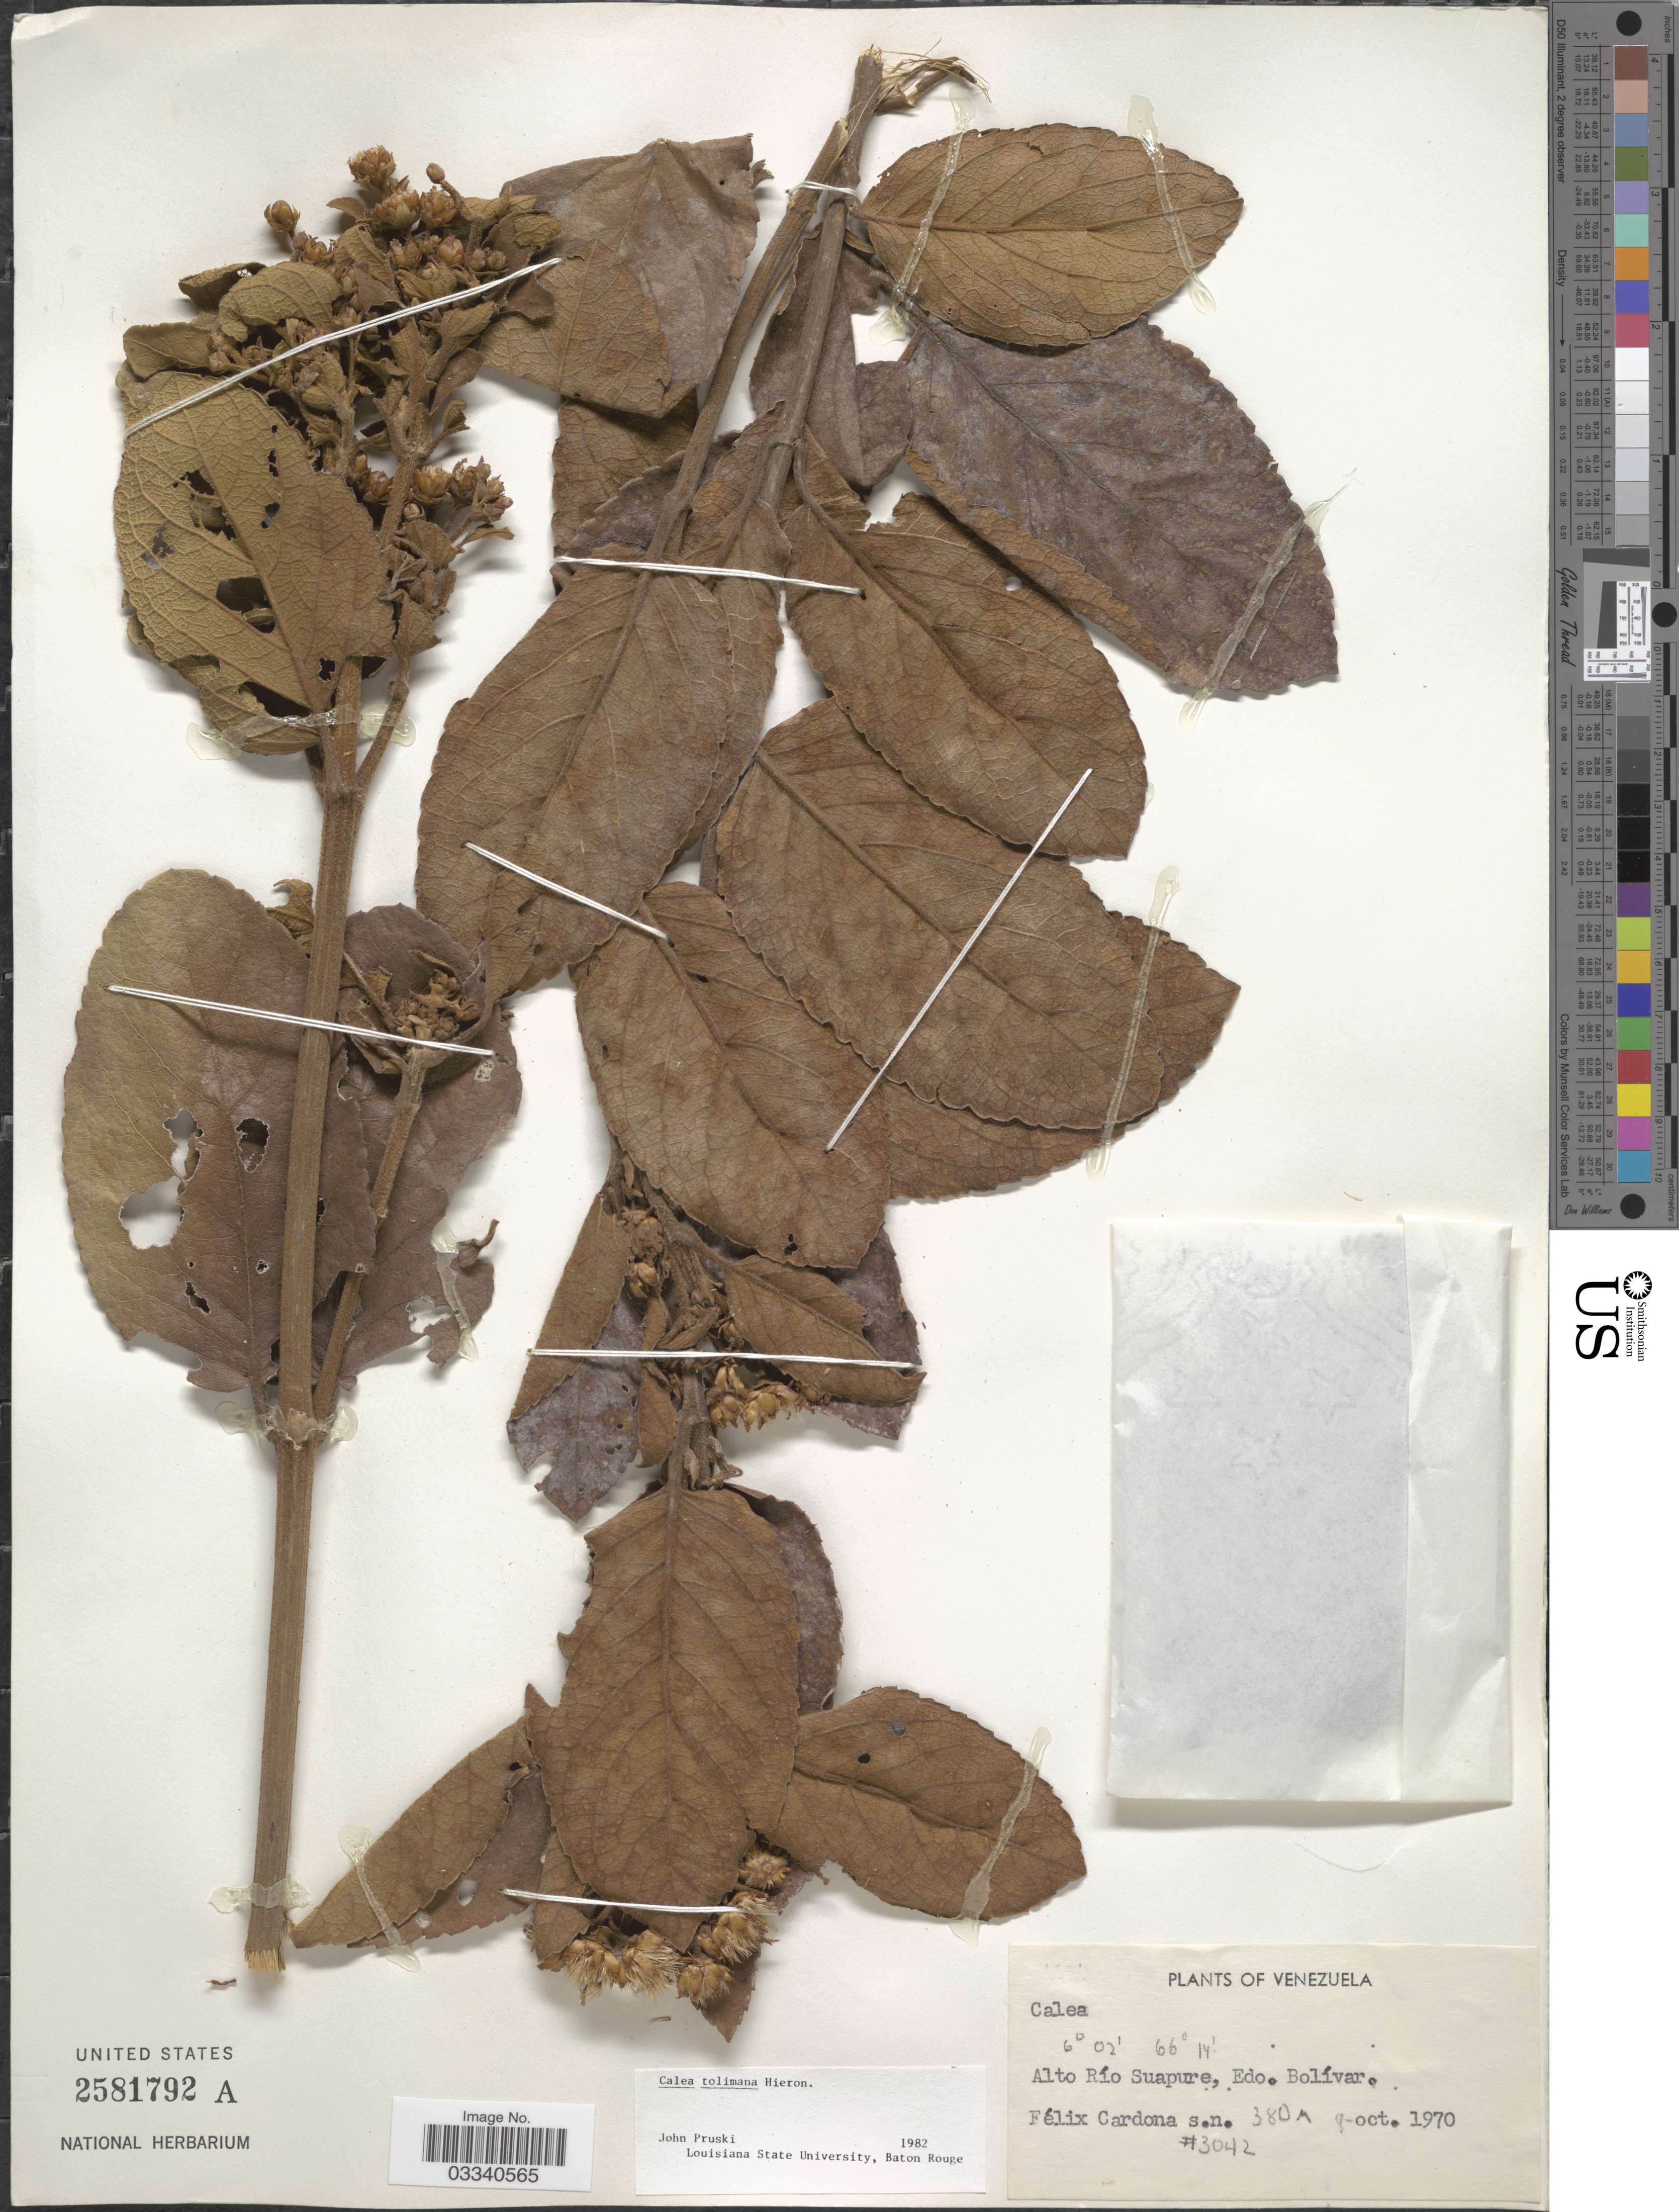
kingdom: Plantae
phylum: Tracheophyta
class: Magnoliopsida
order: Asterales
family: Asteraceae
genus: Calea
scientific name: Calea tolimana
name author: Hieron.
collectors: F. Cardona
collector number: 3042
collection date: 1970-10-08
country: Venezuela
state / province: Bolivar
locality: Alto Río Suapure.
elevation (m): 380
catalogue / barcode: US 2581792A